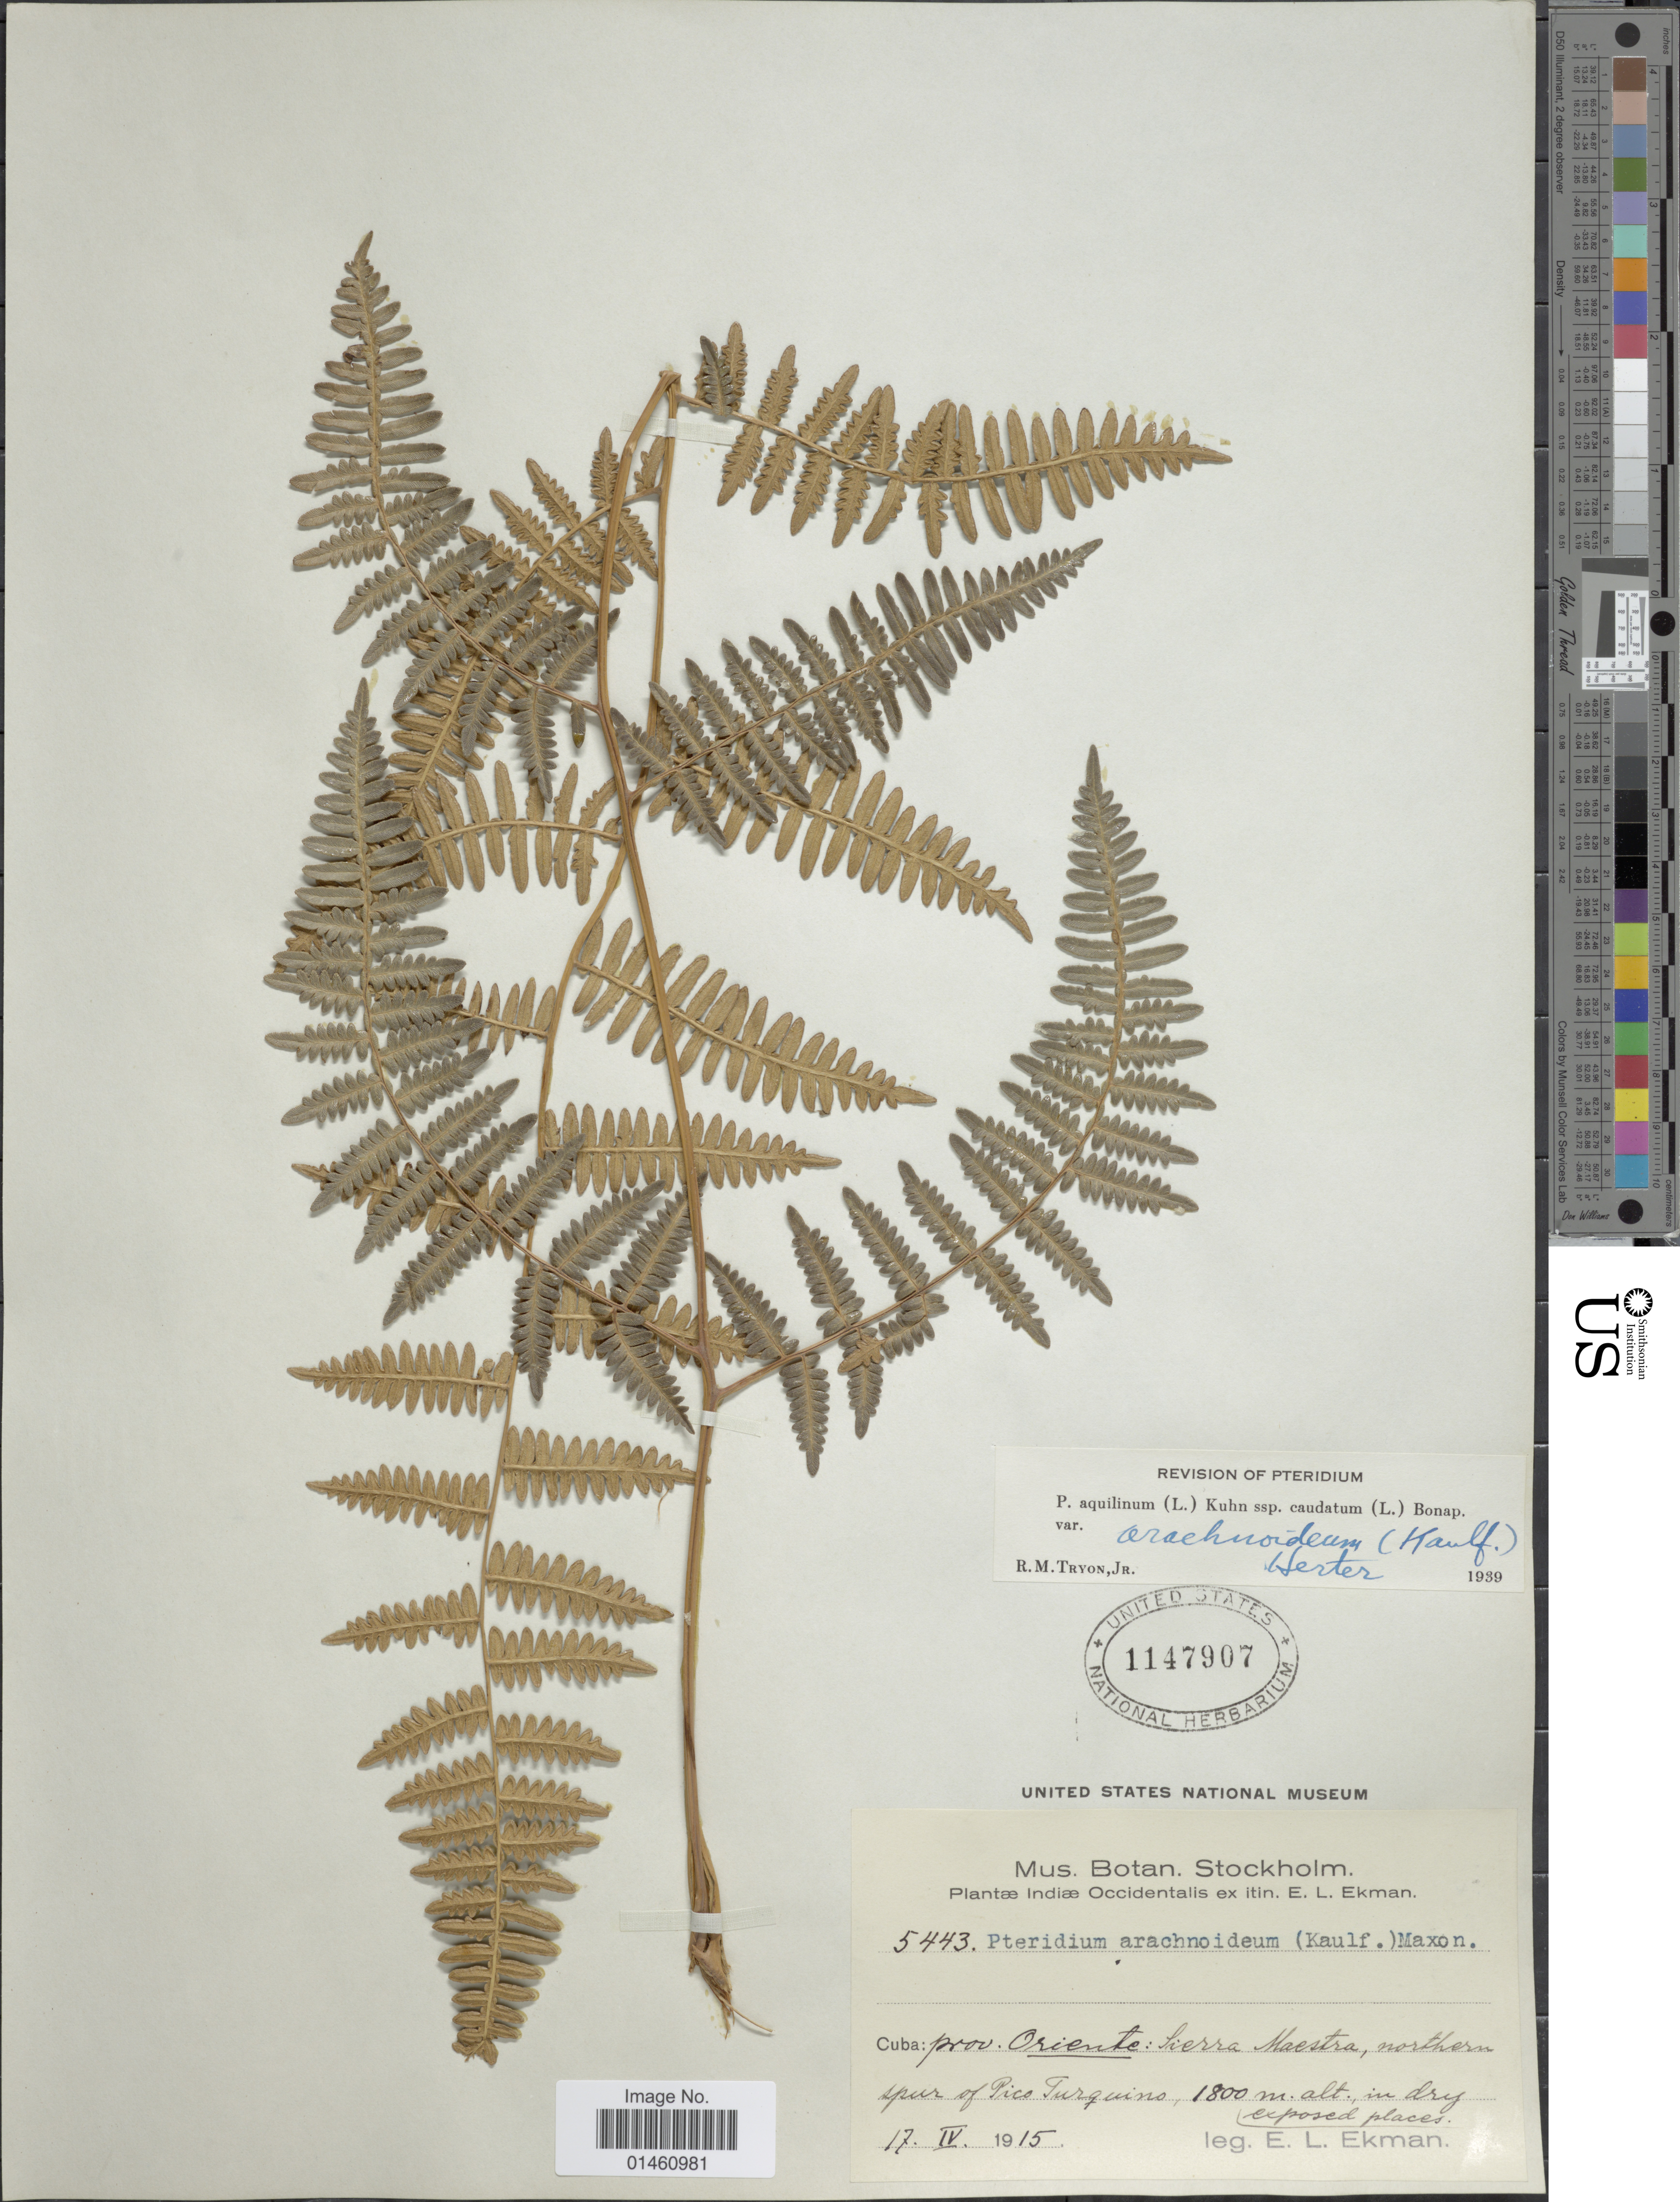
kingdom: Plantae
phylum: Tracheophyta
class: Polypodiopsida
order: Polypodiales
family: Dennstaedtiaceae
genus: Pteridium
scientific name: Pteridium aquilinum var. arachnoideum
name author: (Kaulf.) Herter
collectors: E. L. Ekman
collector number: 5443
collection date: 1915-04-17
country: Cuba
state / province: Oriente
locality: Plantæ Indiæ Occidentalis, Sierra Maestra. northern spur of Pico Tuquino.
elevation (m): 1800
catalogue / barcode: US 1147907